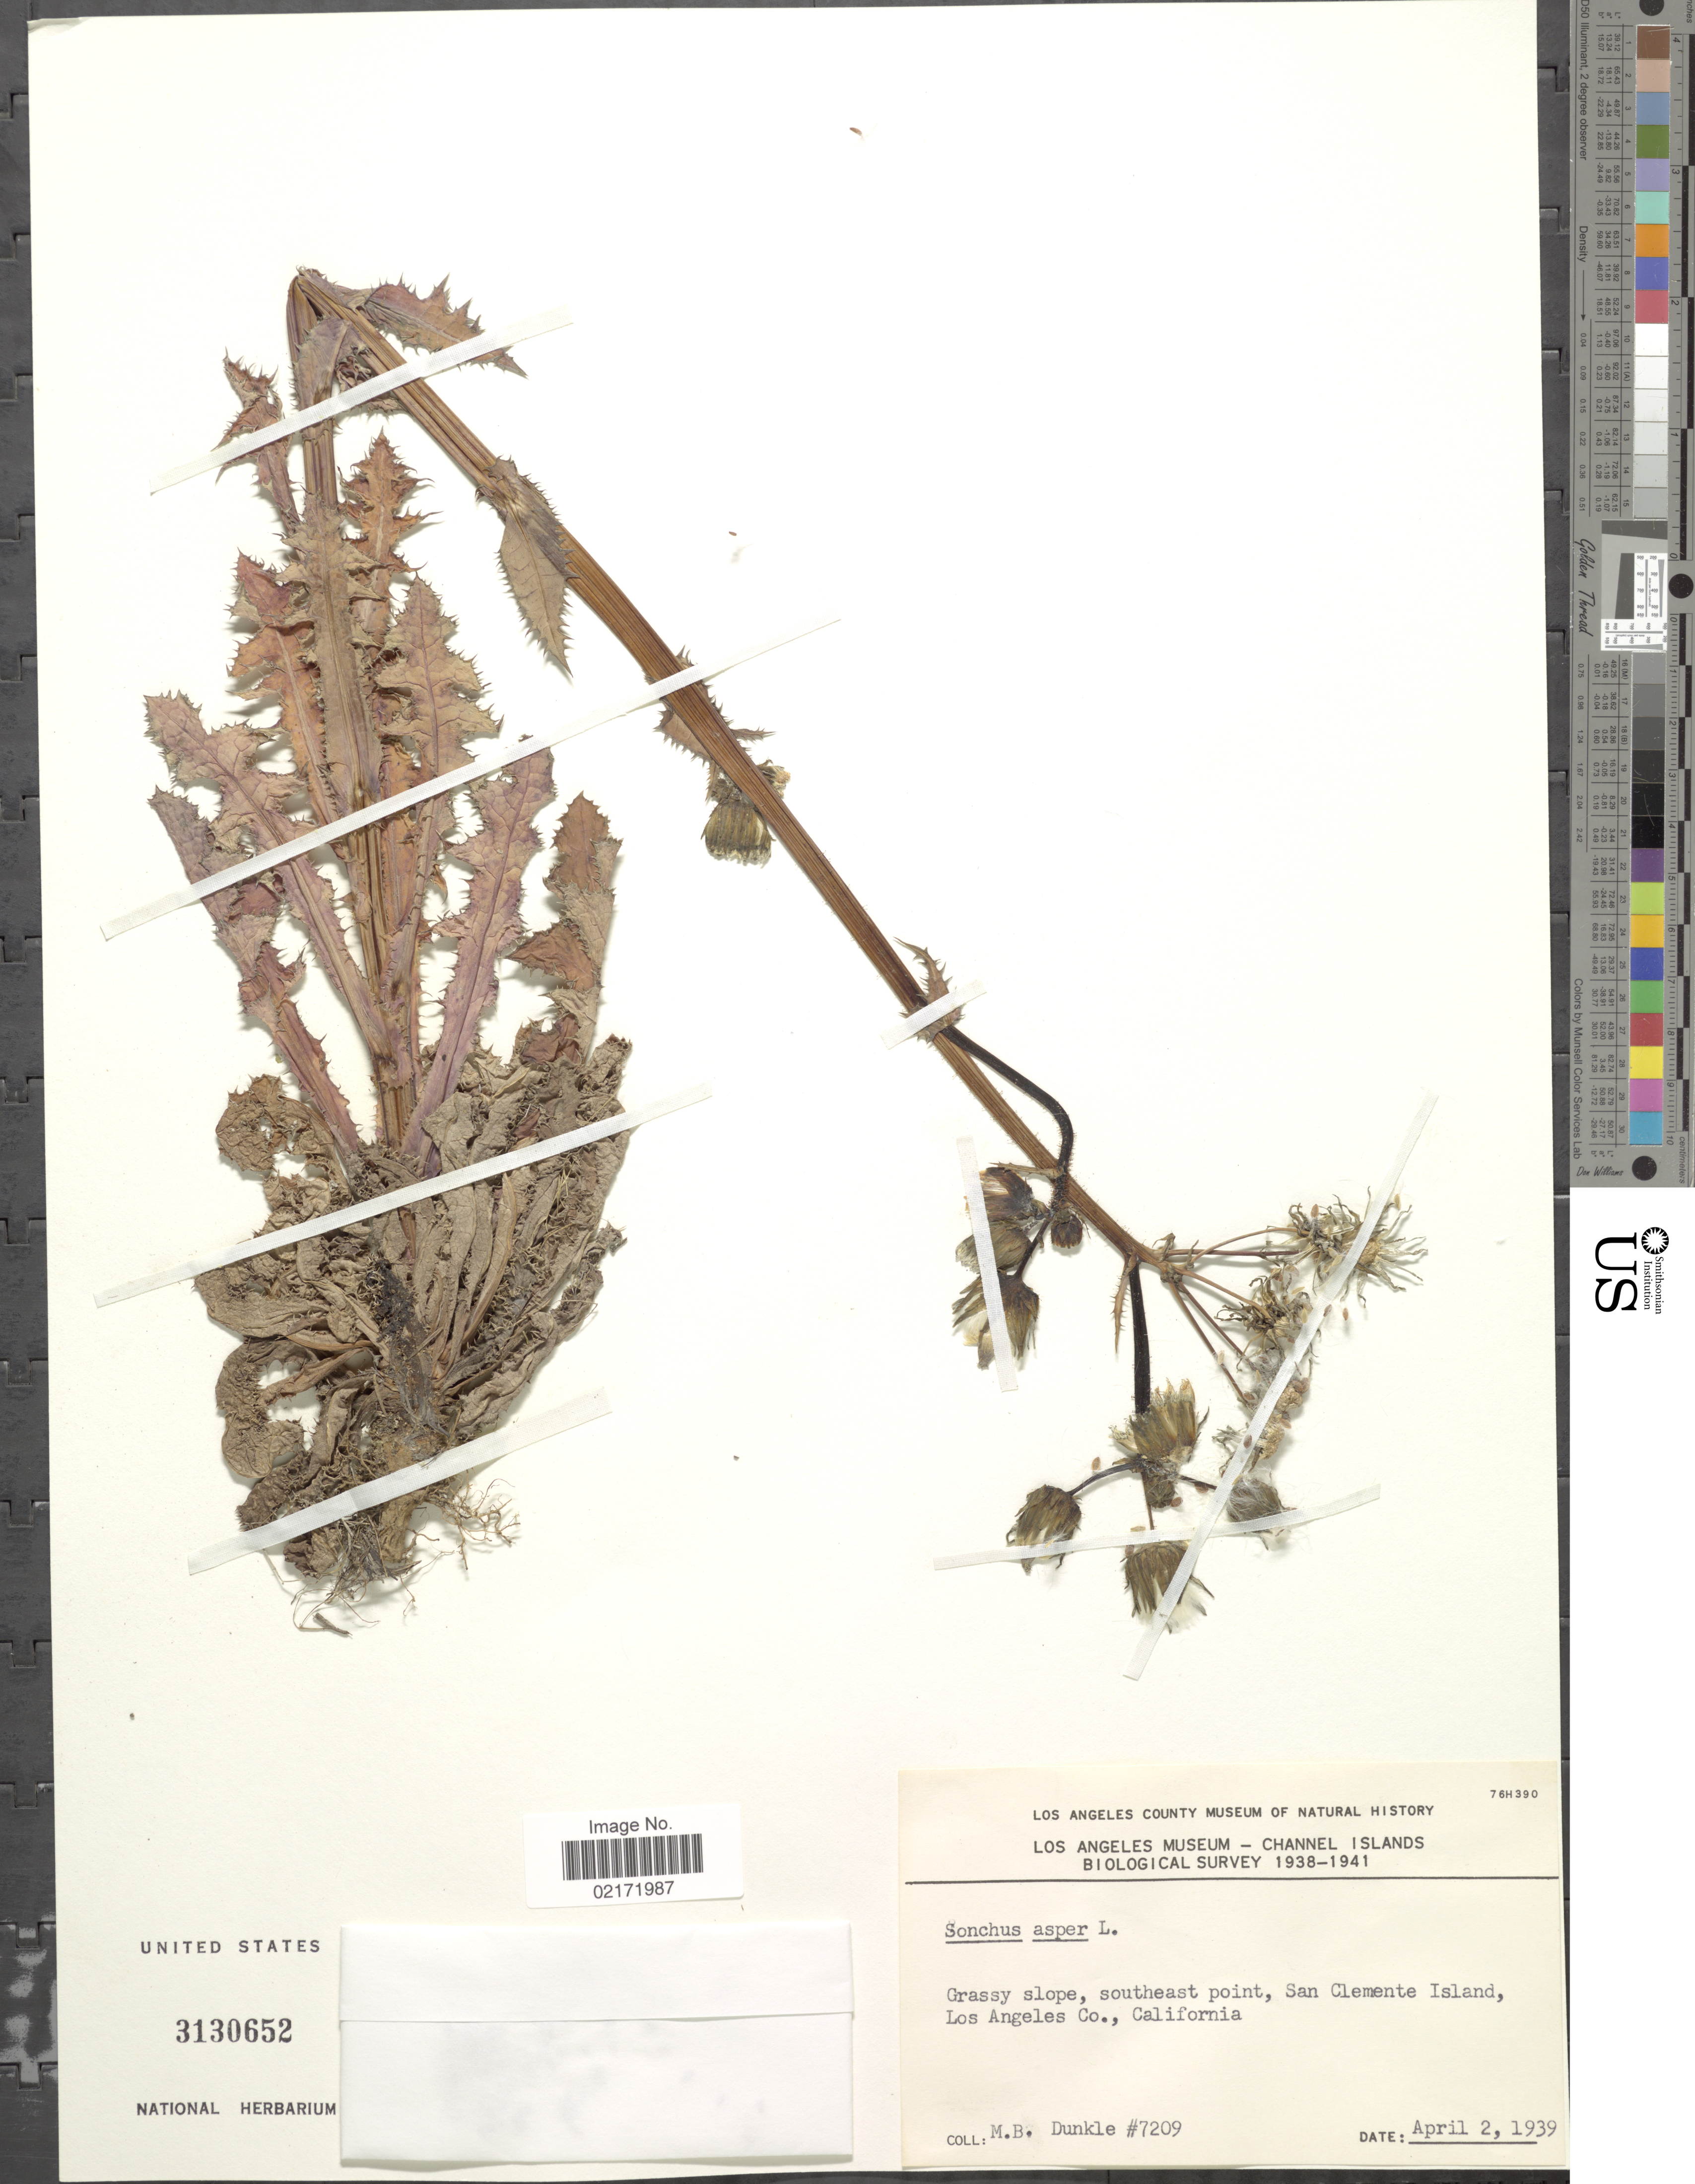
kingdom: Plantae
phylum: Tracheophyta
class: Magnoliopsida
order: Asterales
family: Asteraceae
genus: Sonchus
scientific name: Sonchus asper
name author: (L.) Hill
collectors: M. Dunkle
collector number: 7209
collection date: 1939-04-02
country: United States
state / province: California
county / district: Los Angeles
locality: Grassy slope, southeast point, San Clemente Island, Los Angeles Co.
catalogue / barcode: US 3130652